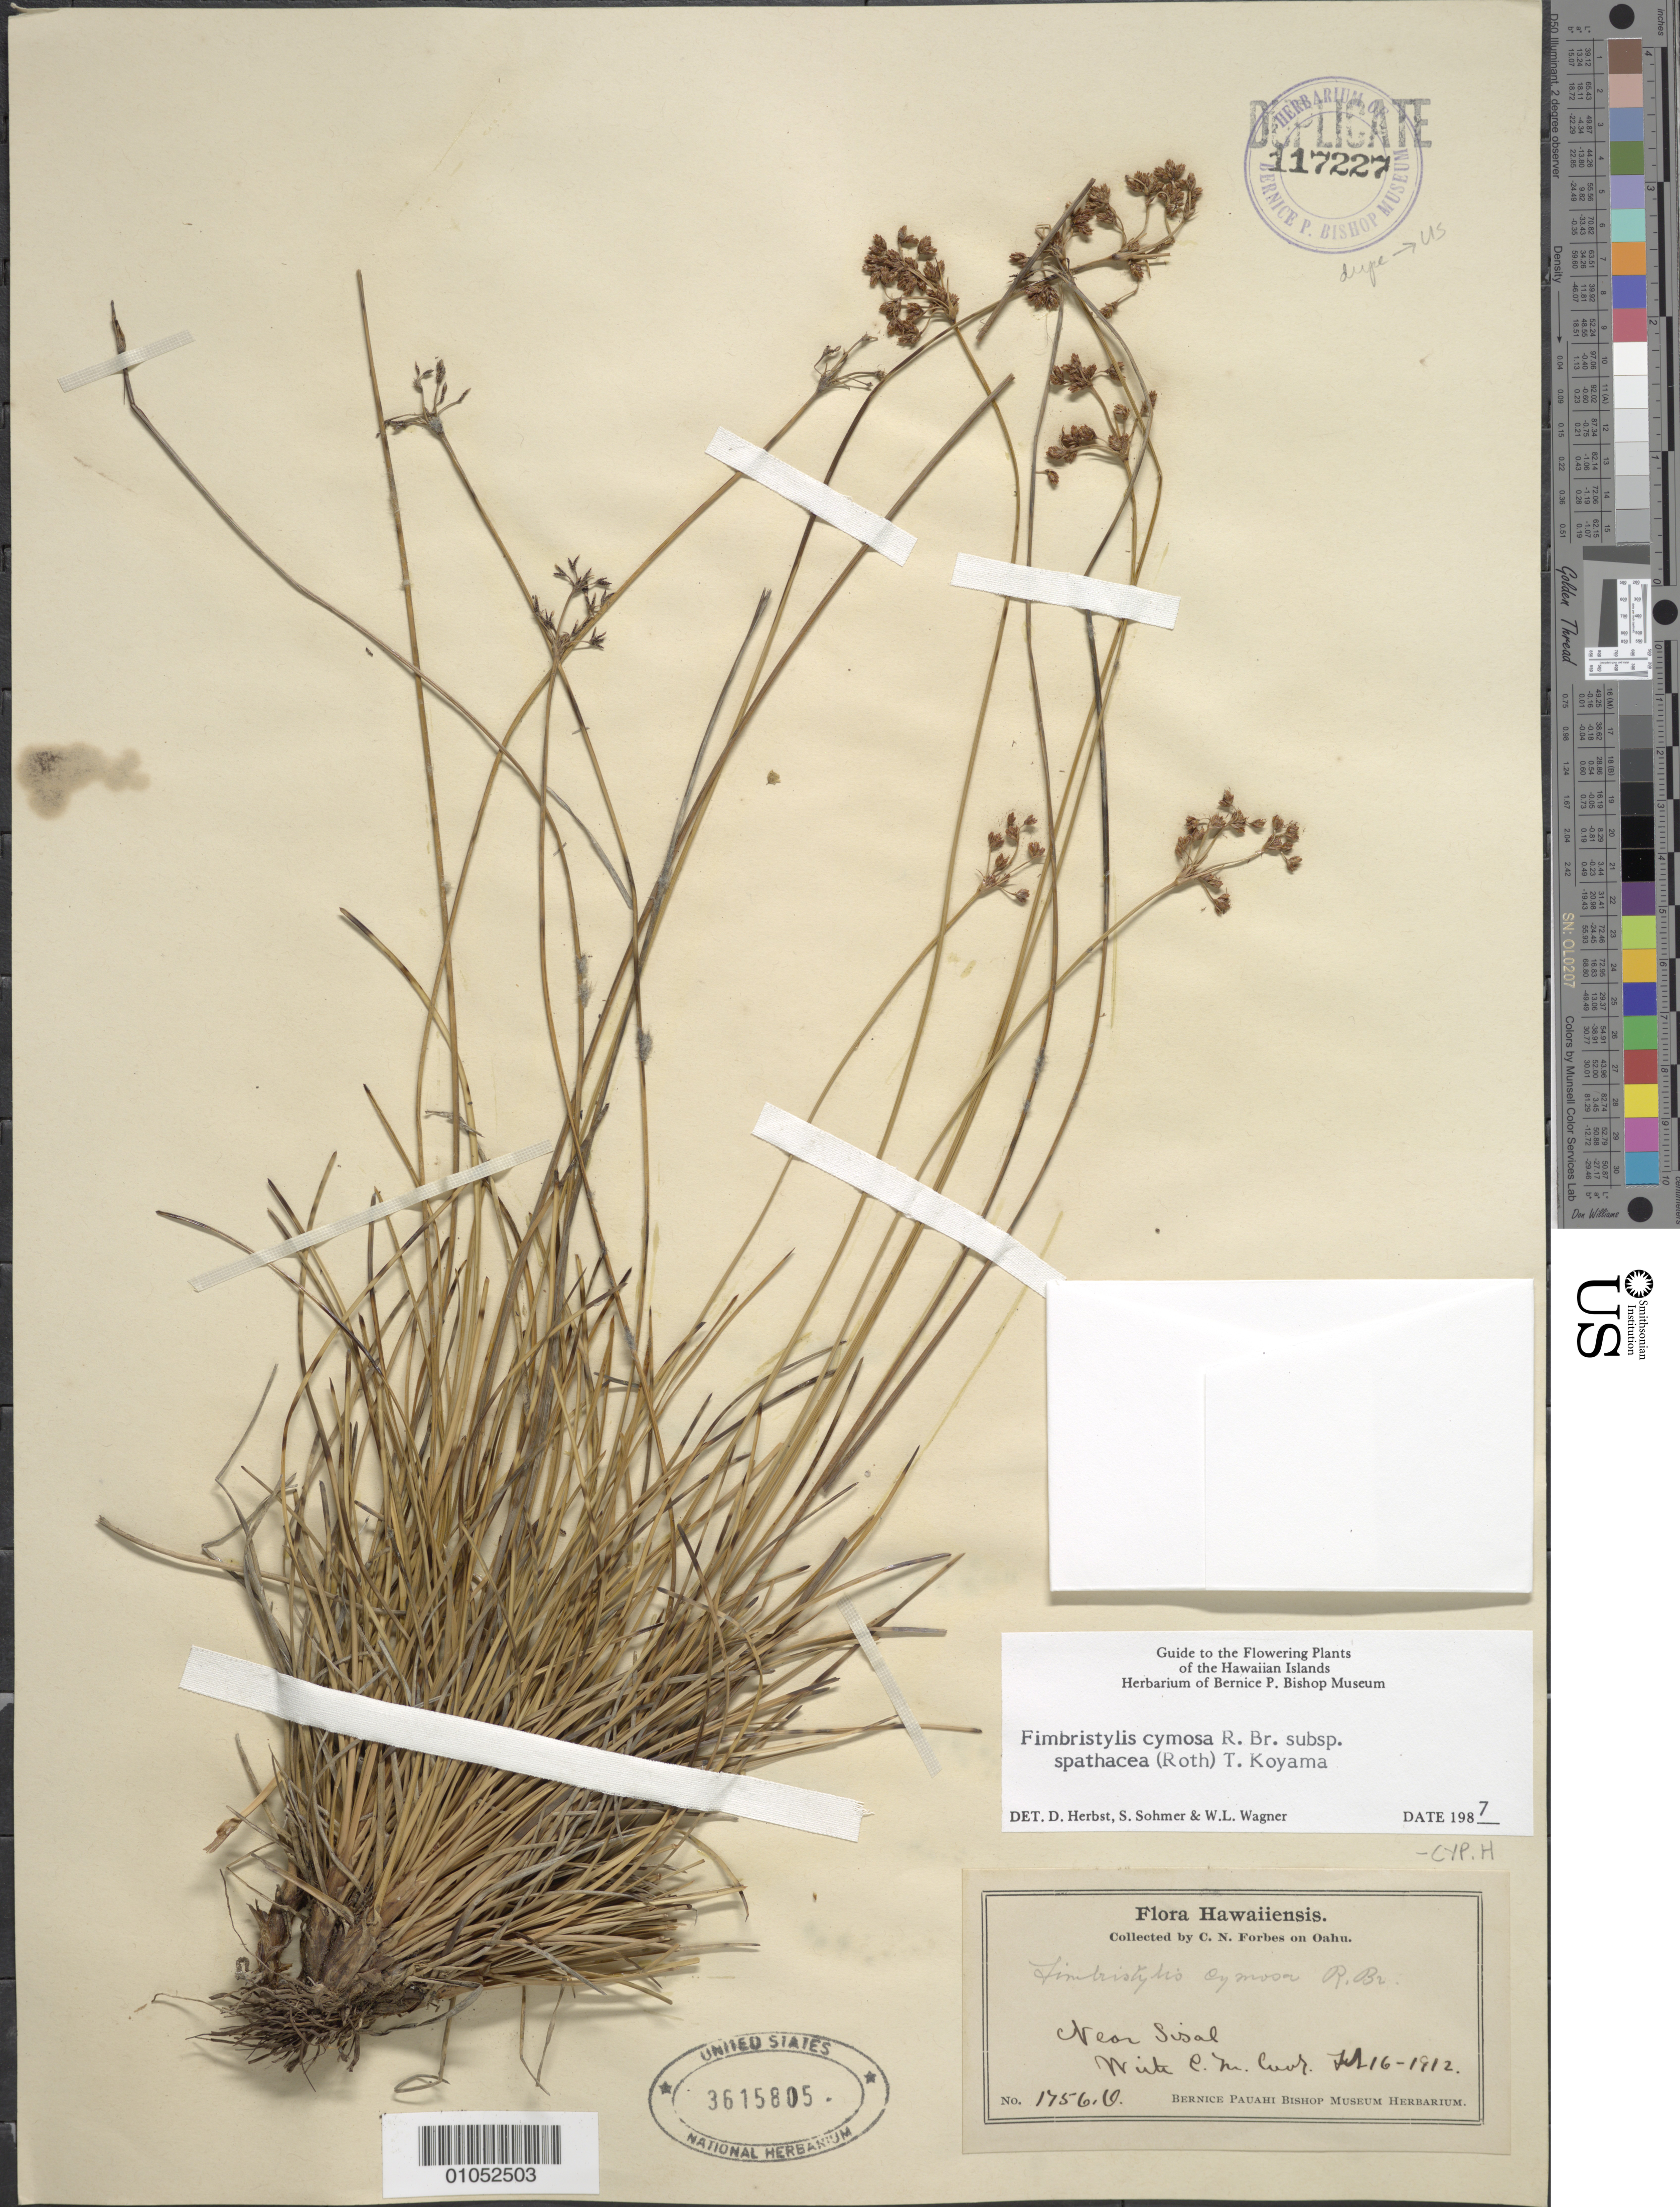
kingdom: Plantae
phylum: Tracheophyta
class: Liliopsida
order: Poales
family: Cyperaceae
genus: Fimbristylis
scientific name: Fimbristylis cymosa subsp. spathacea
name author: (Roth) T. Koyama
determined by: Herbst, D. R.; Sohmer, S. H.; Wagner, W. L.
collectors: C. N. Forbes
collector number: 1756.O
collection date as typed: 16 Jul 1912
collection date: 1912-07-16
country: United States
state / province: Hawaii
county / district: Honolulu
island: Oahu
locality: Near Sisal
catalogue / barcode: US 3615805